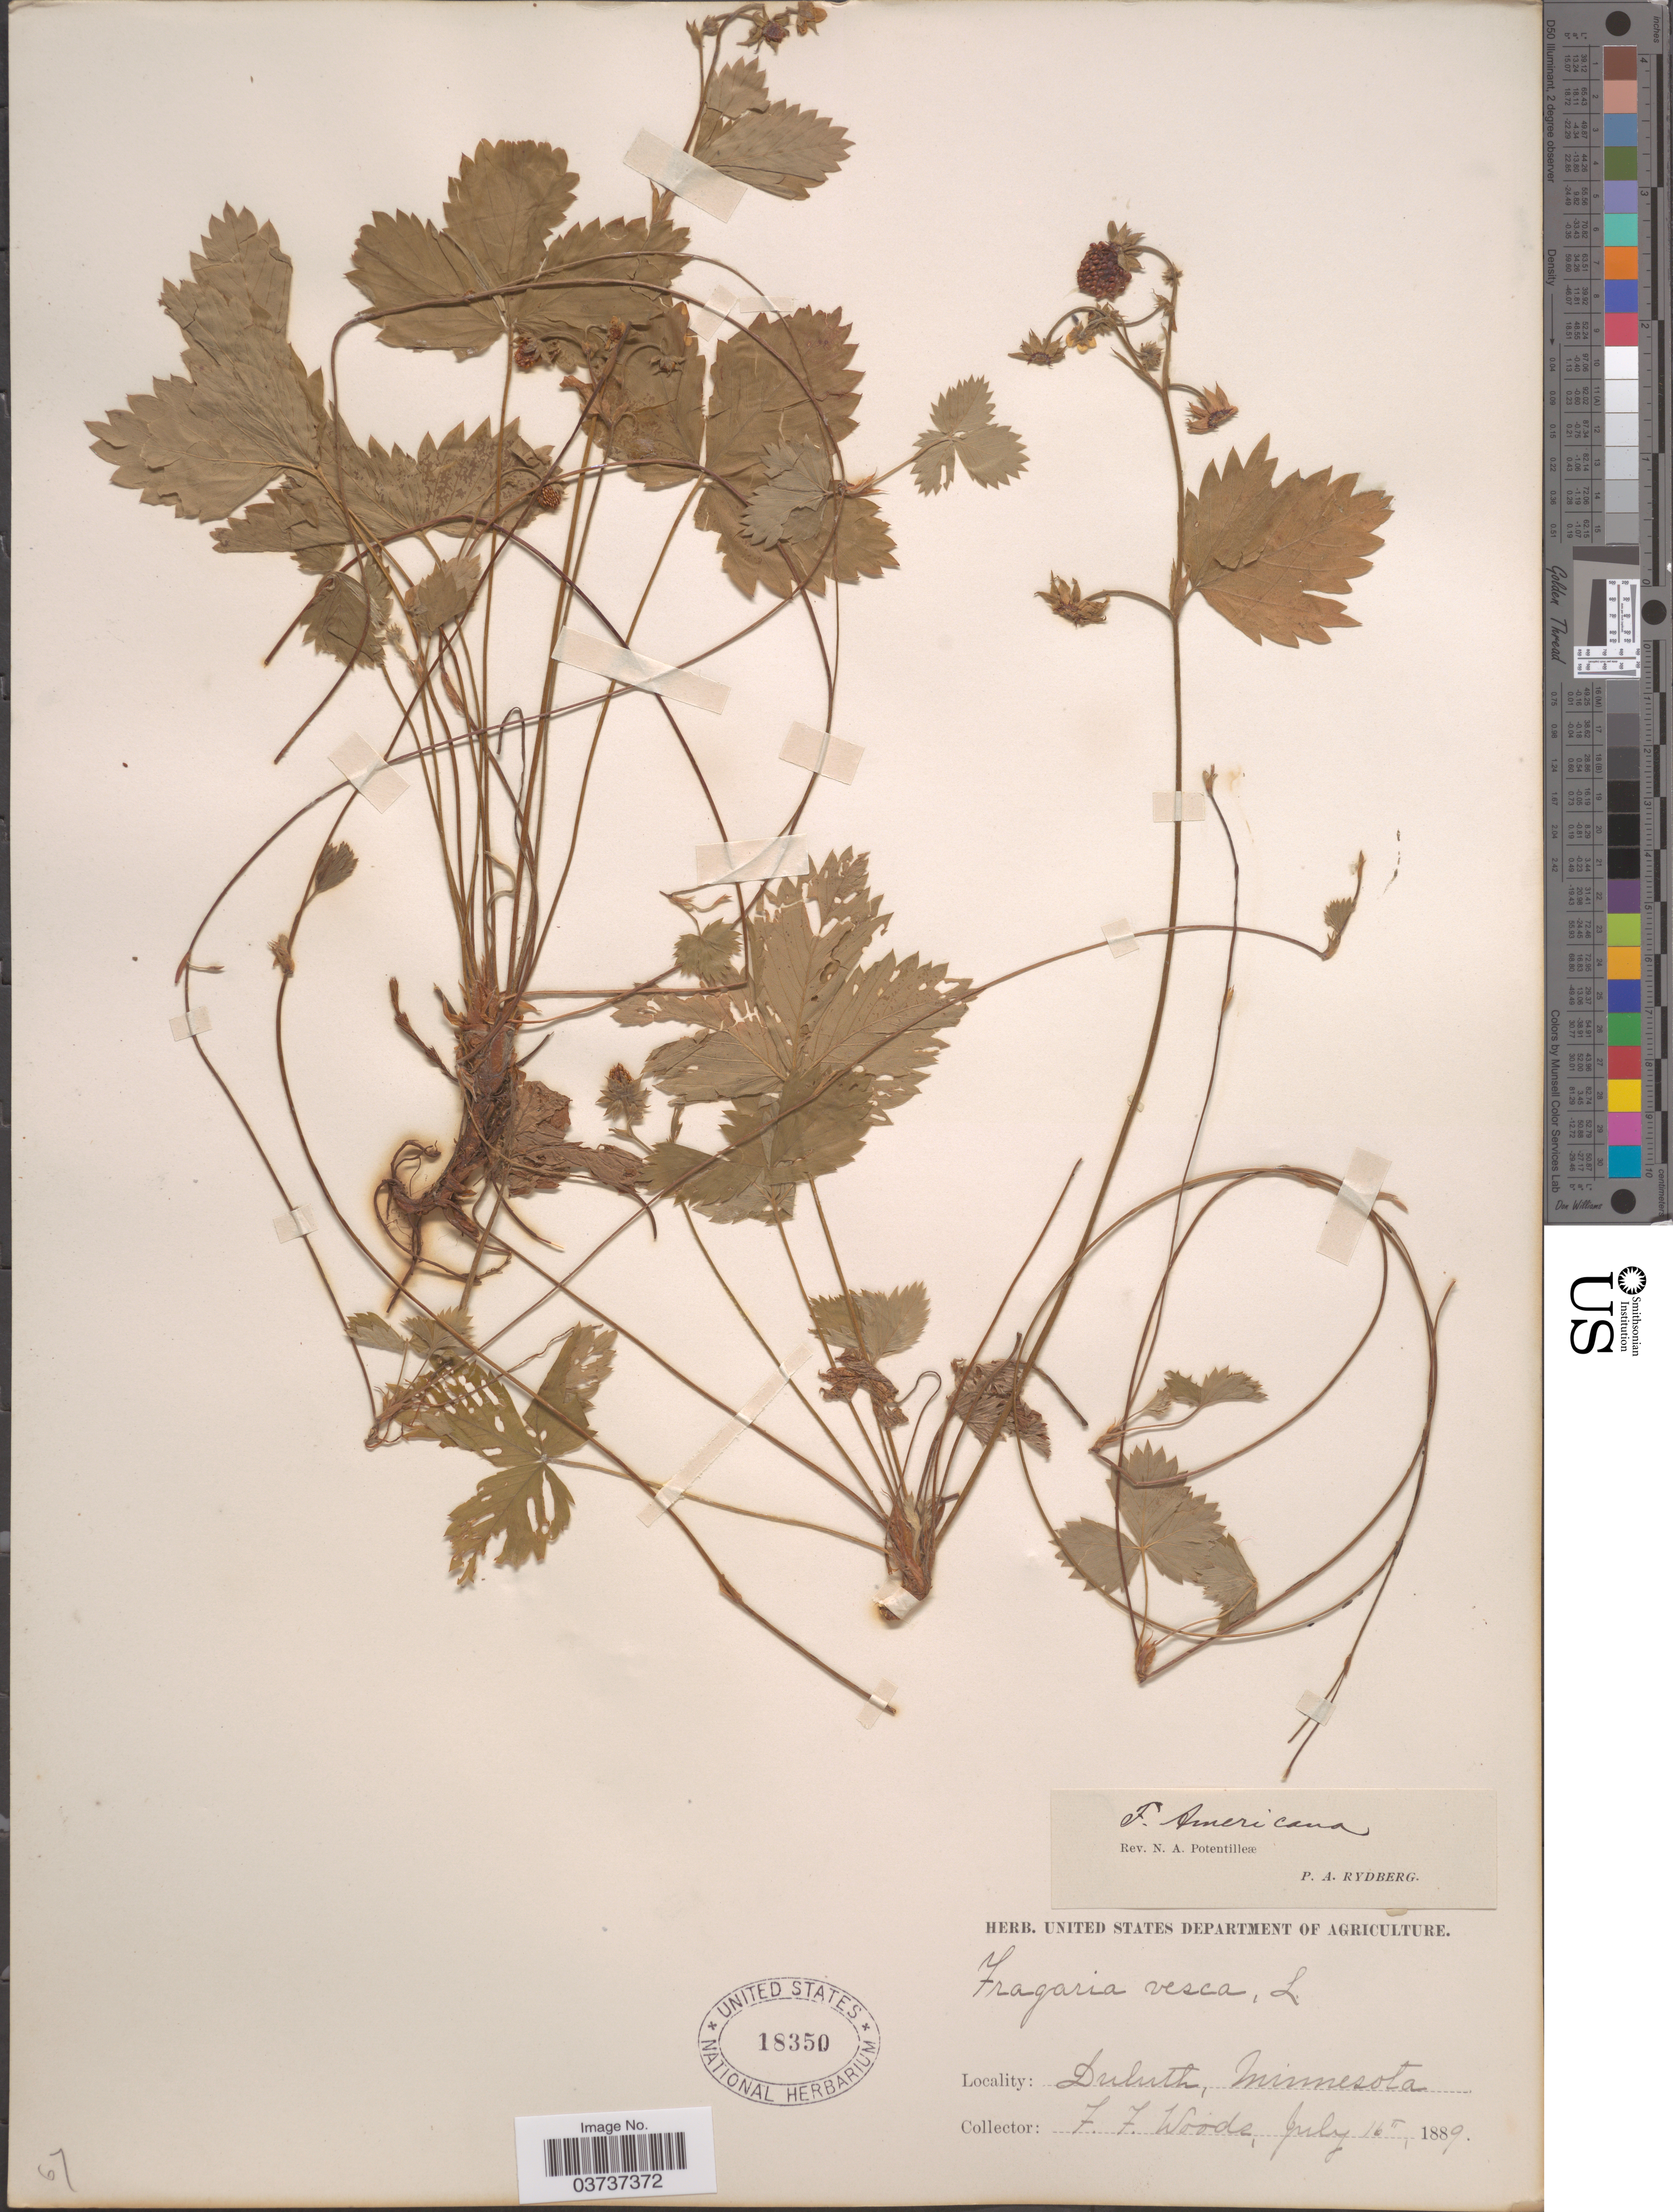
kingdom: Plantae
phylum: Tracheophyta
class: Magnoliopsida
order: Rosales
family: Rosaceae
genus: Fragaria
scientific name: Fragaria vesca subsp. americana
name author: (Porter) Staudt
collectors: F. Woods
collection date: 1889-07-16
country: United States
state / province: Minnesota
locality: Duluth.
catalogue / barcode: US 18350